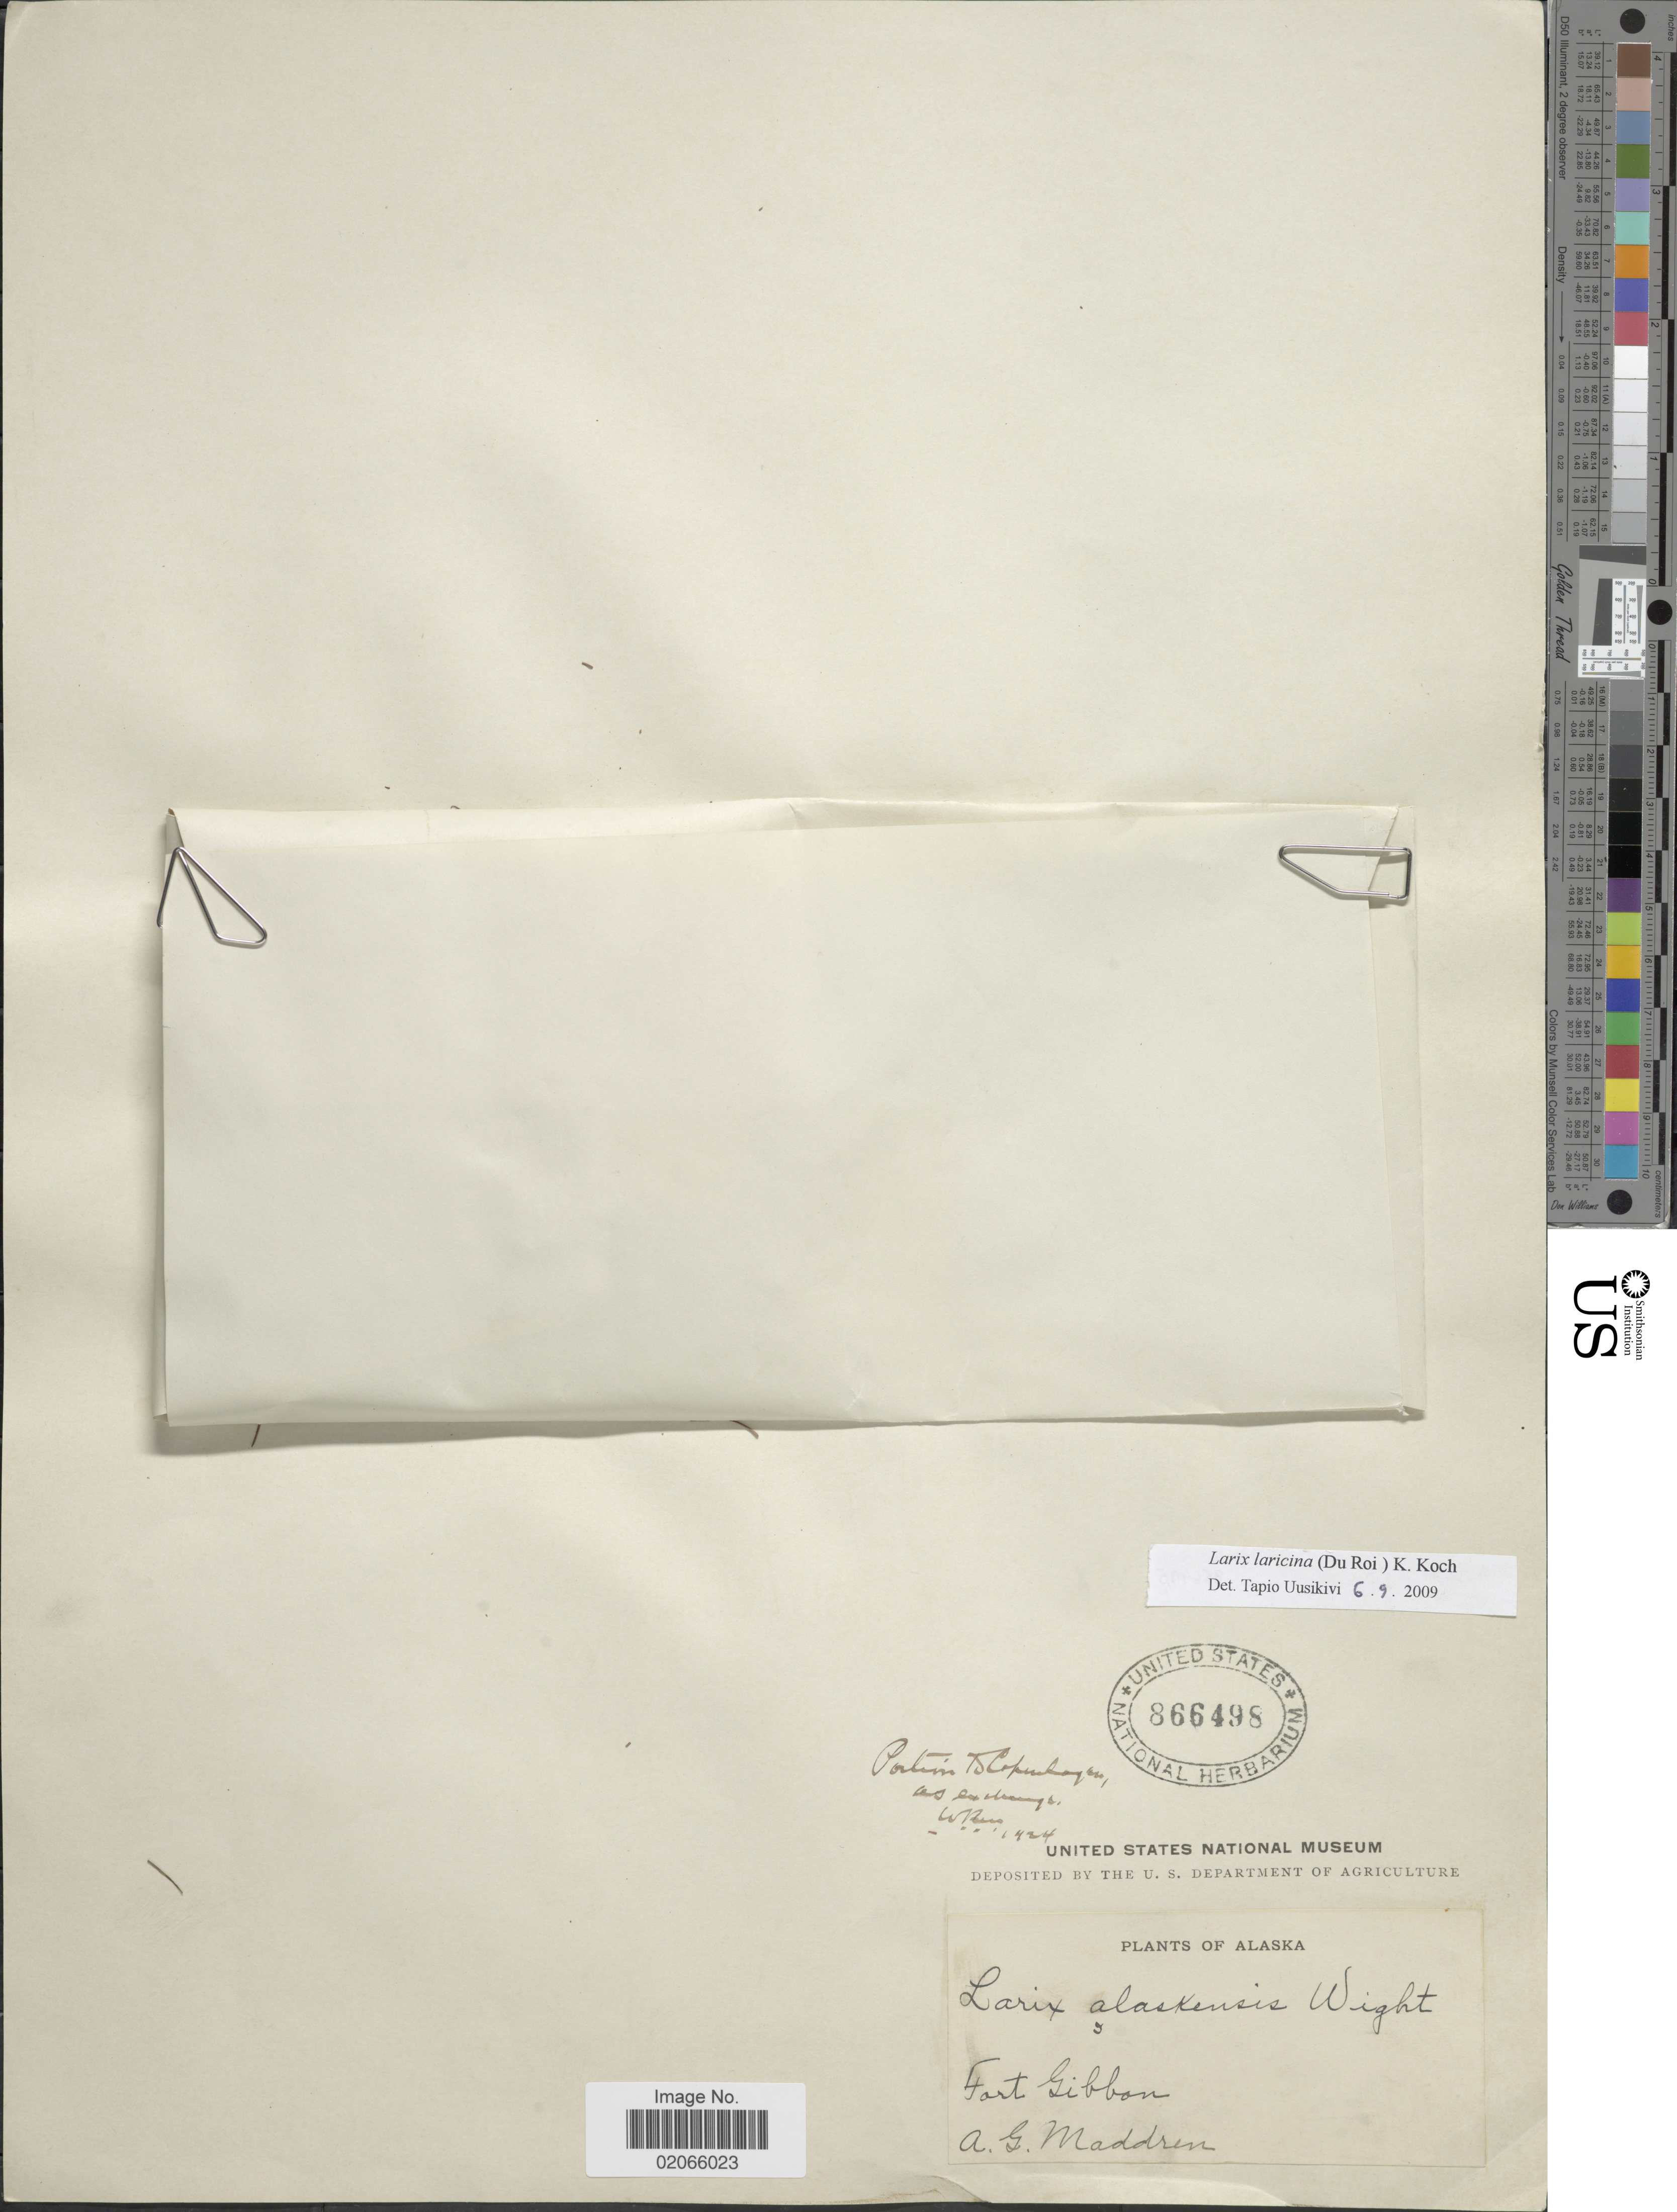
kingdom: Plantae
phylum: Tracheophyta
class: Pinopsida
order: Pinales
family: Pinaceae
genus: Larix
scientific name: Larix laricina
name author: (Du Roi) K. Koch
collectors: A. Maddren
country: United States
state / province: Alaska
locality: Fort Gibbon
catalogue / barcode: US 866498